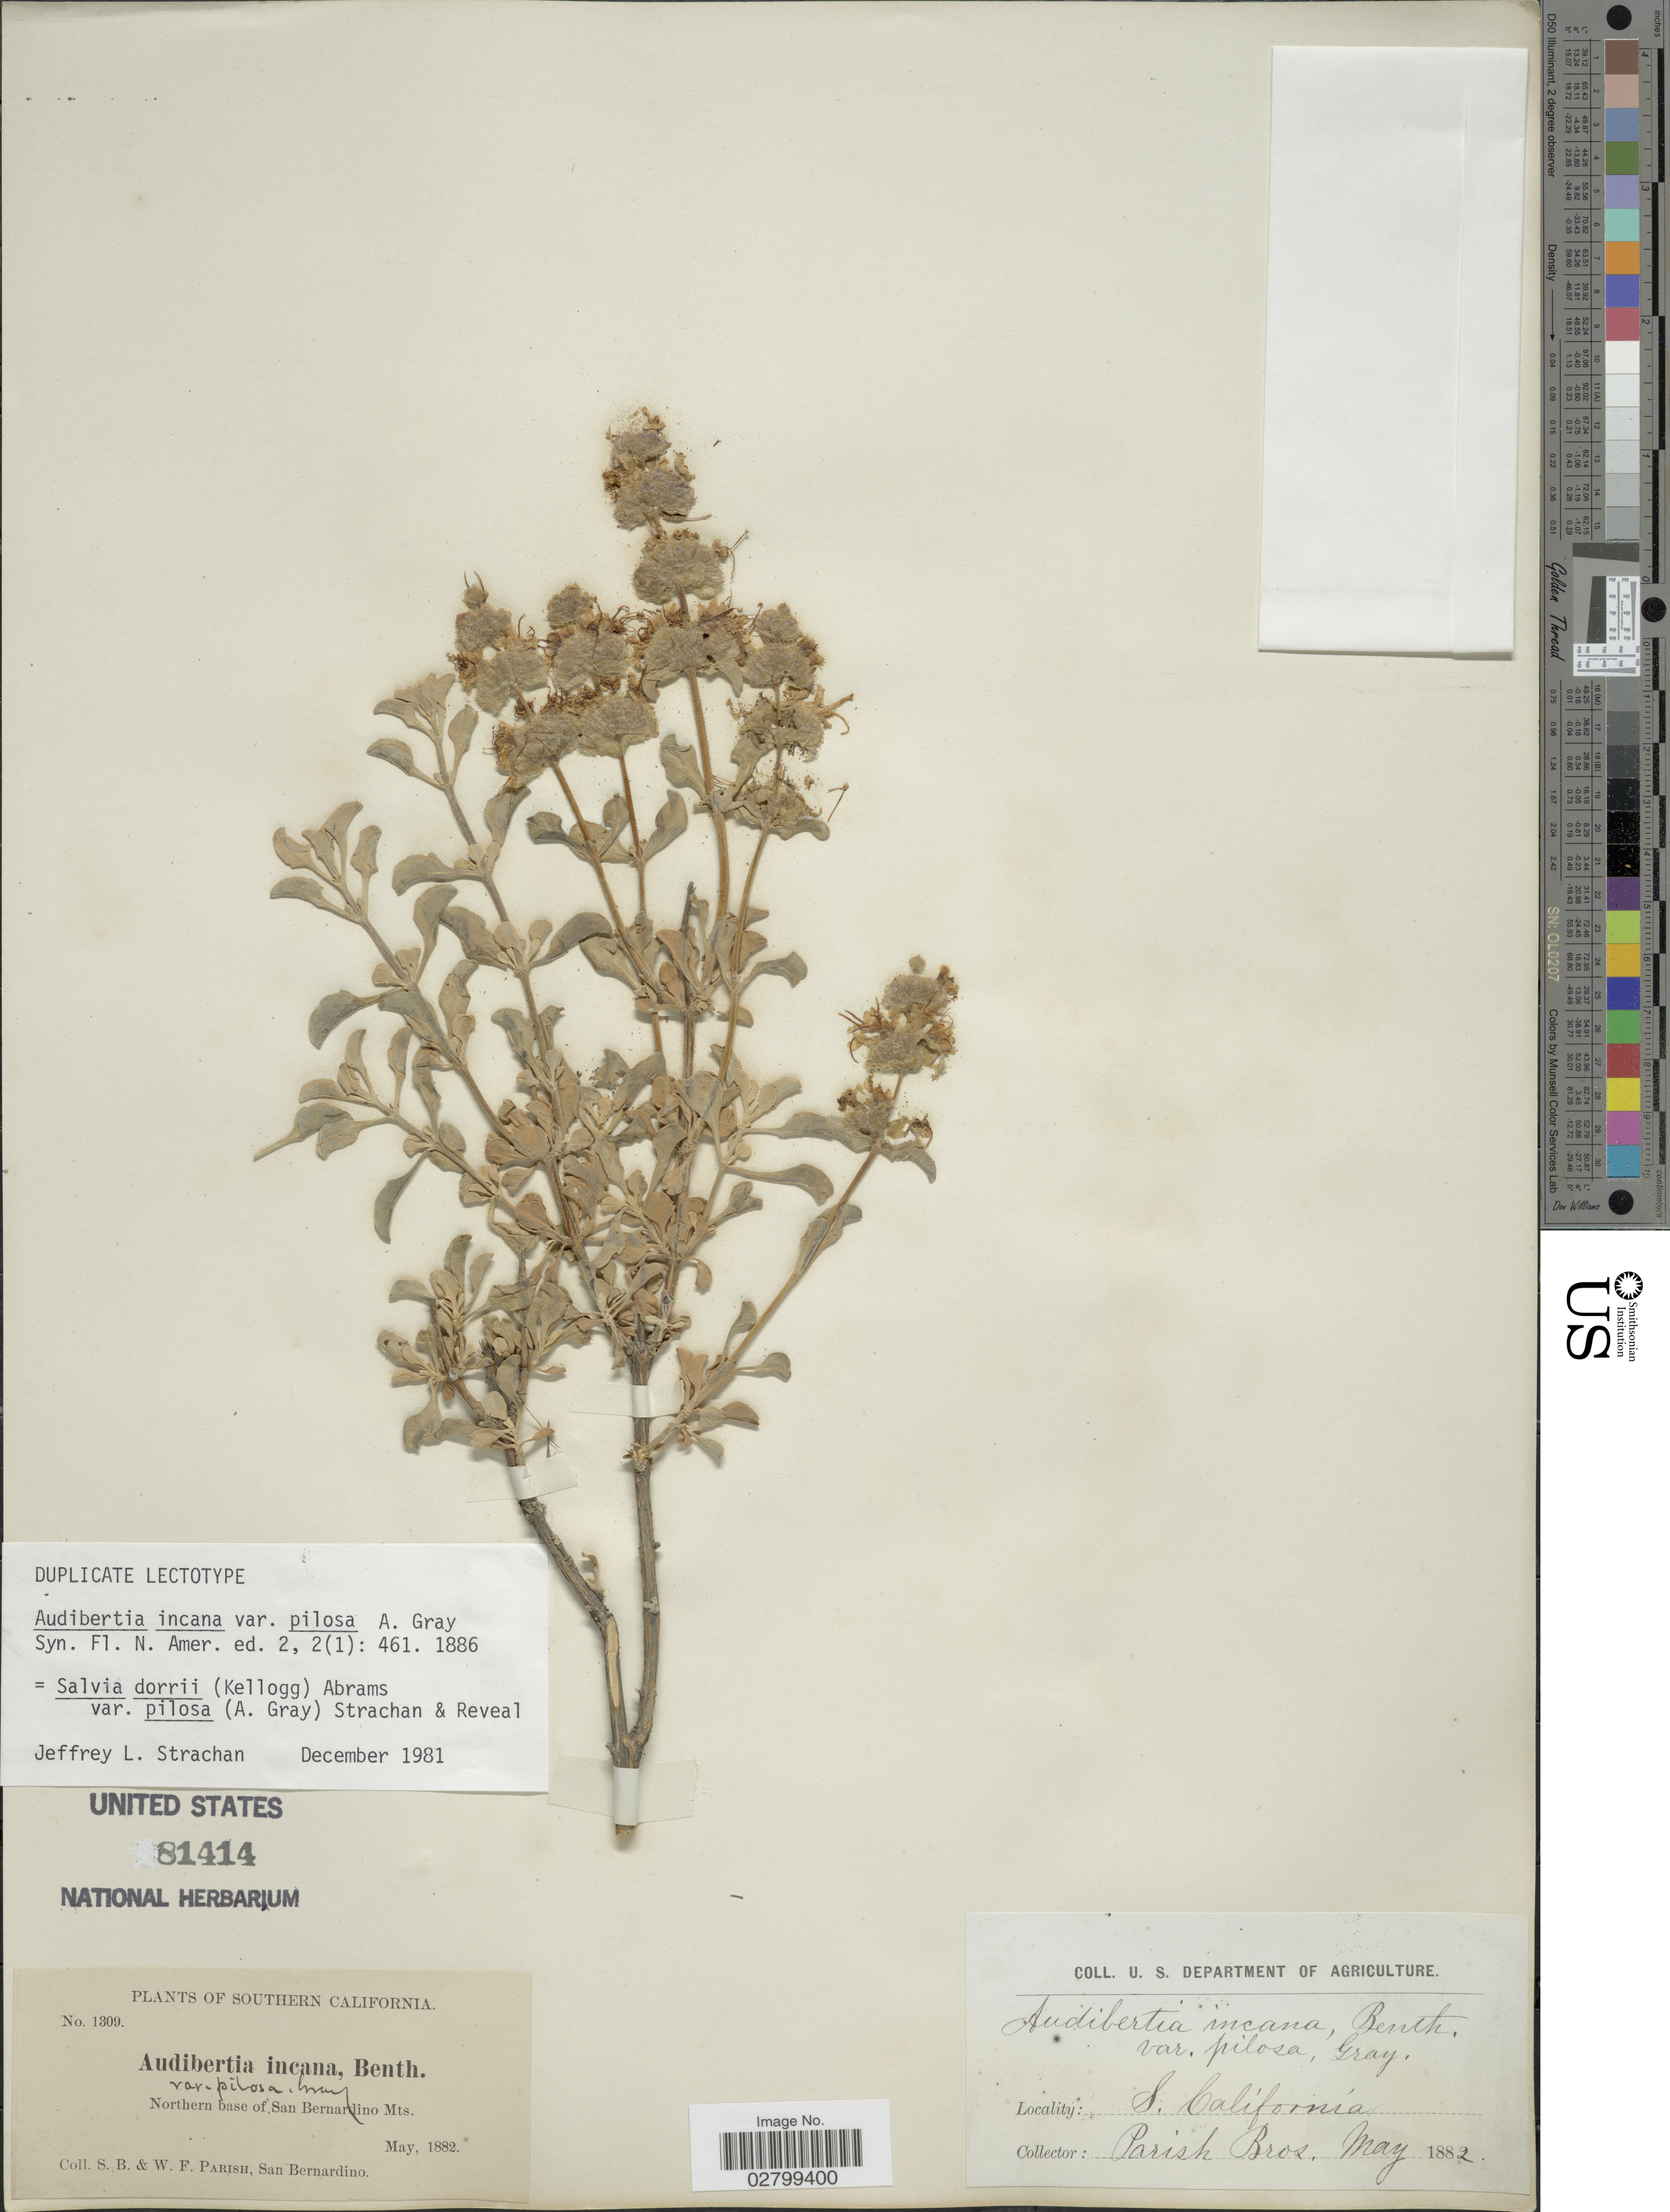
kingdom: Plantae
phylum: Tracheophyta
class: Magnoliopsida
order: Lamiales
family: Lamiaceae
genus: Salvia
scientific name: Salvia dorrii var. pilosa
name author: (A. Gray) Strachan & Reveal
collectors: S. B. Parish & W. F. Parish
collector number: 1309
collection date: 1882-05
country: United States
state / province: California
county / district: San Bernardino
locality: Southern California. Northern base of San Bernardino Mts.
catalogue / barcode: US 81414